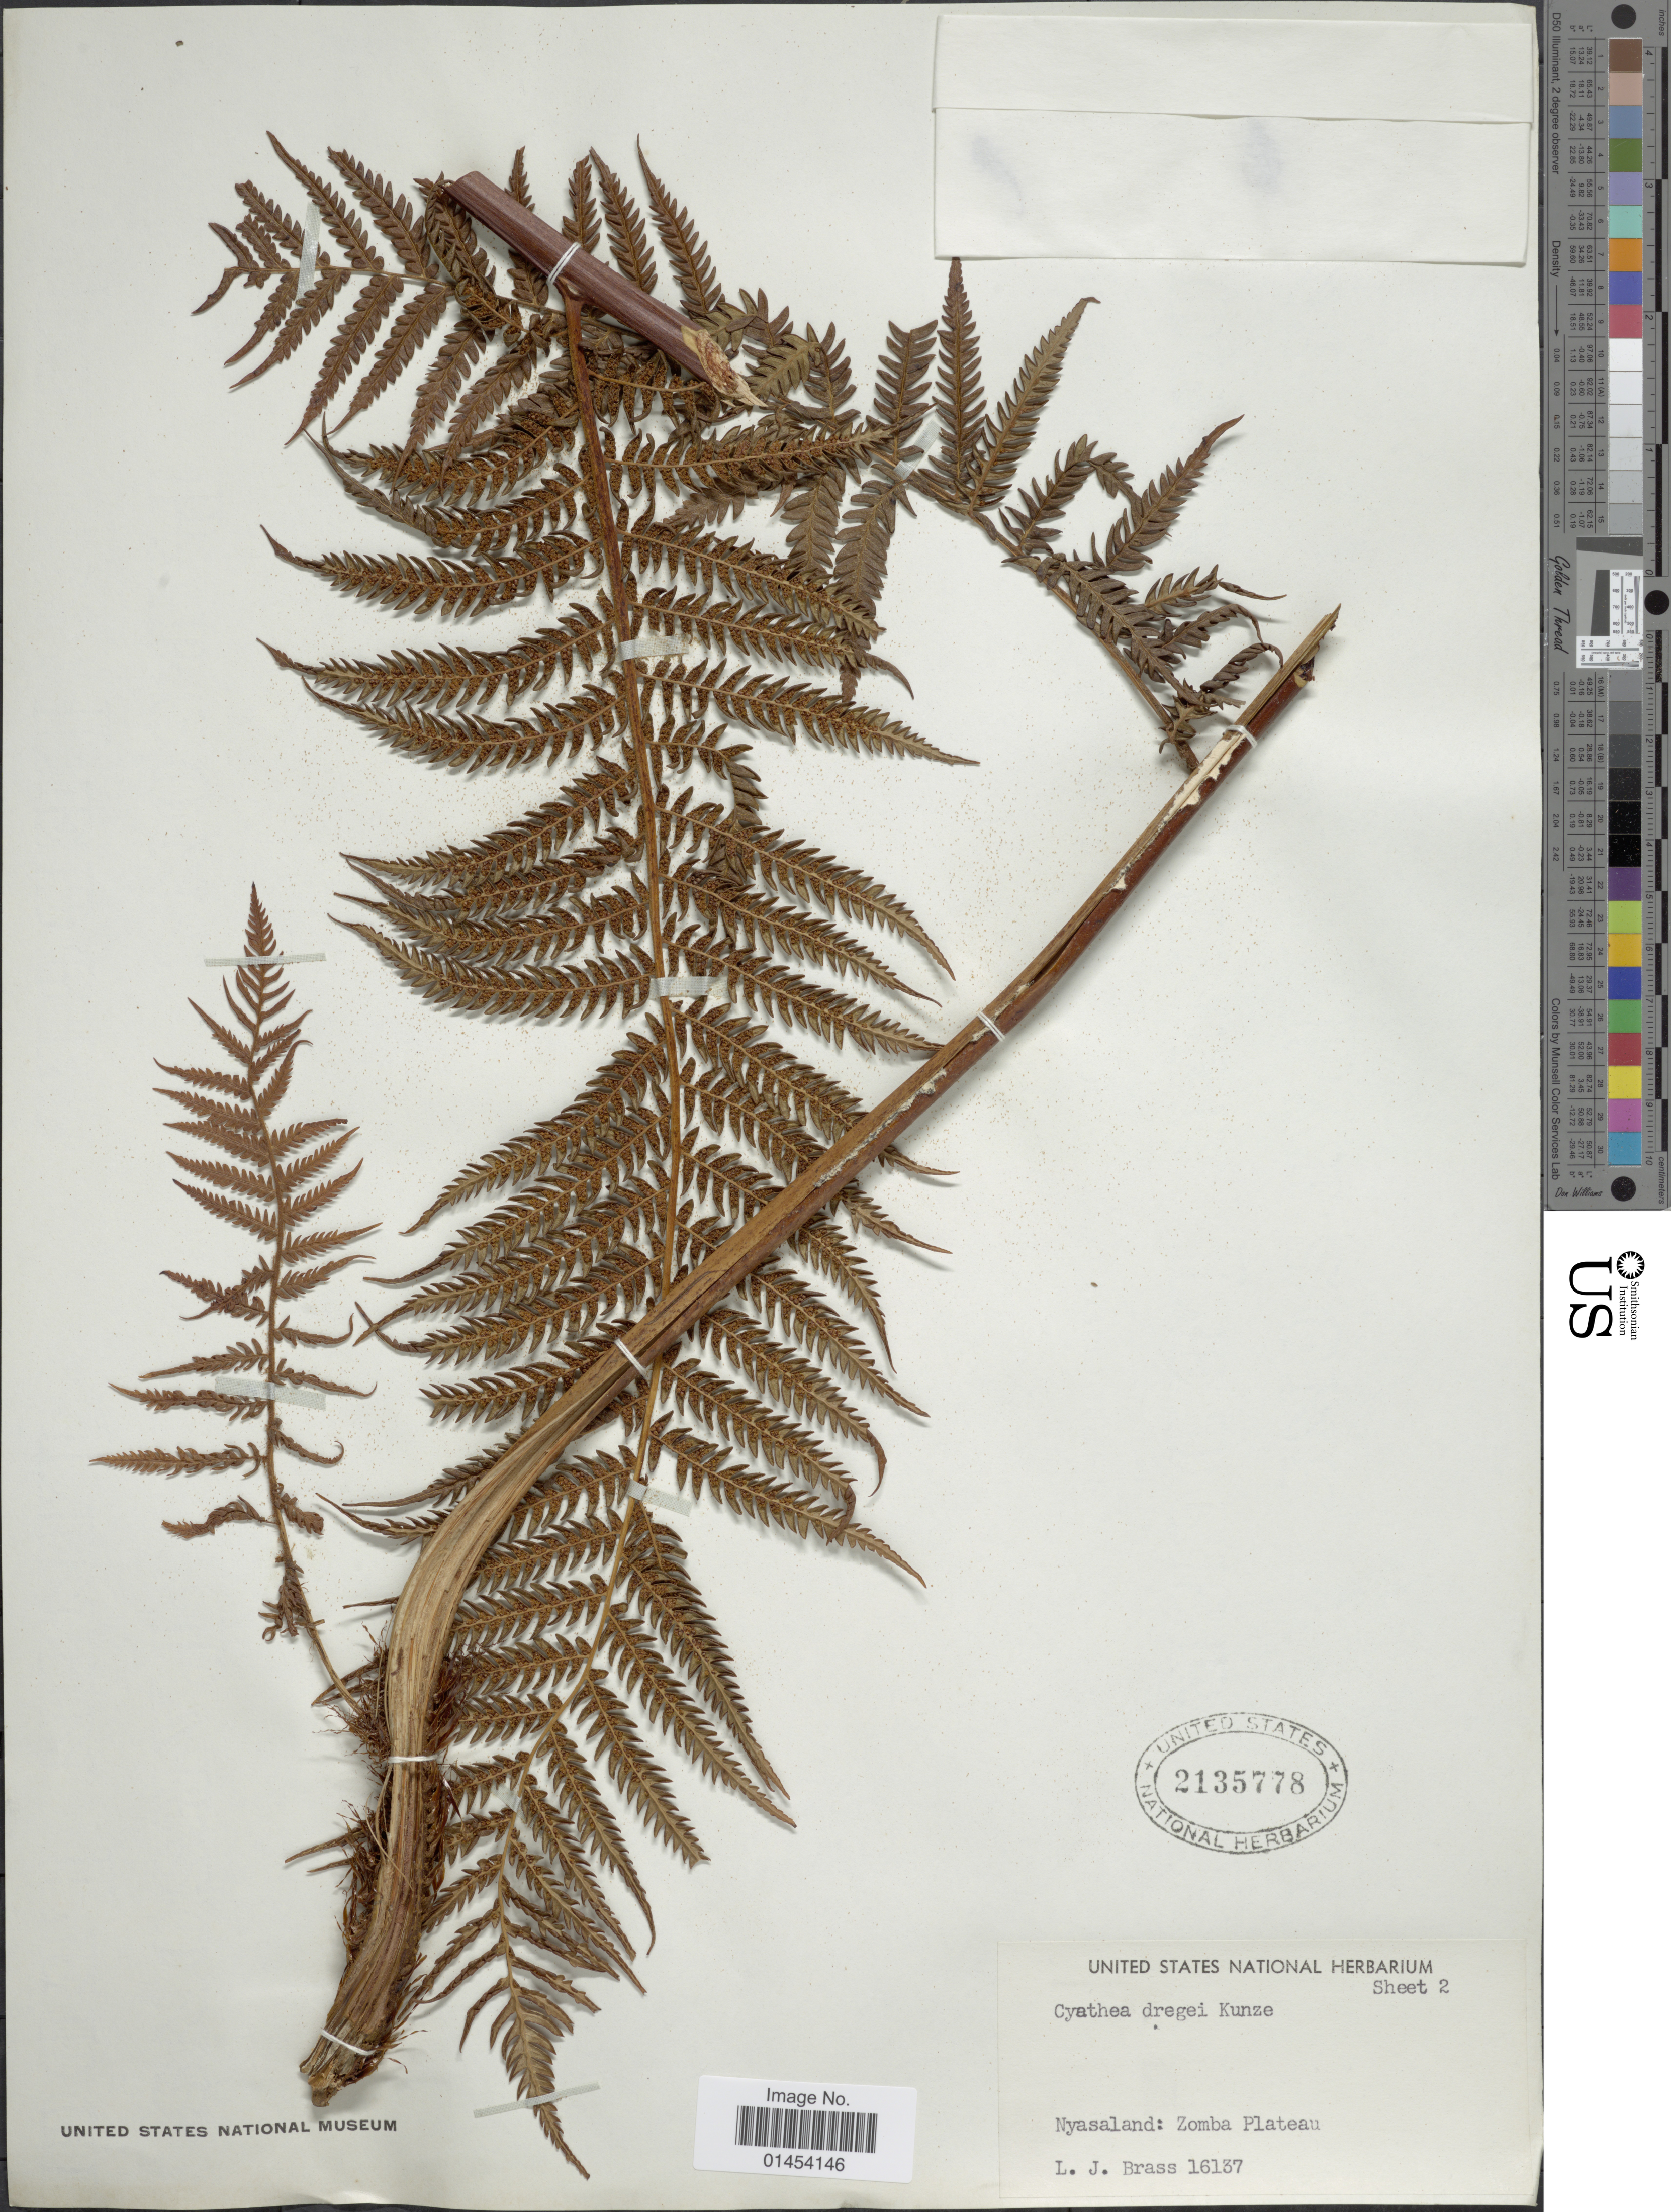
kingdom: Plantae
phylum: Tracheophyta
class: Polypodiopsida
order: Cyatheales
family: Cyatheaceae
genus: Cyathea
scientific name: Cyathea dregei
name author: Kunze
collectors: L. J. Brass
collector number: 16137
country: Malawi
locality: Nyasaland: Zomba Plateau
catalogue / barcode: US 2135778